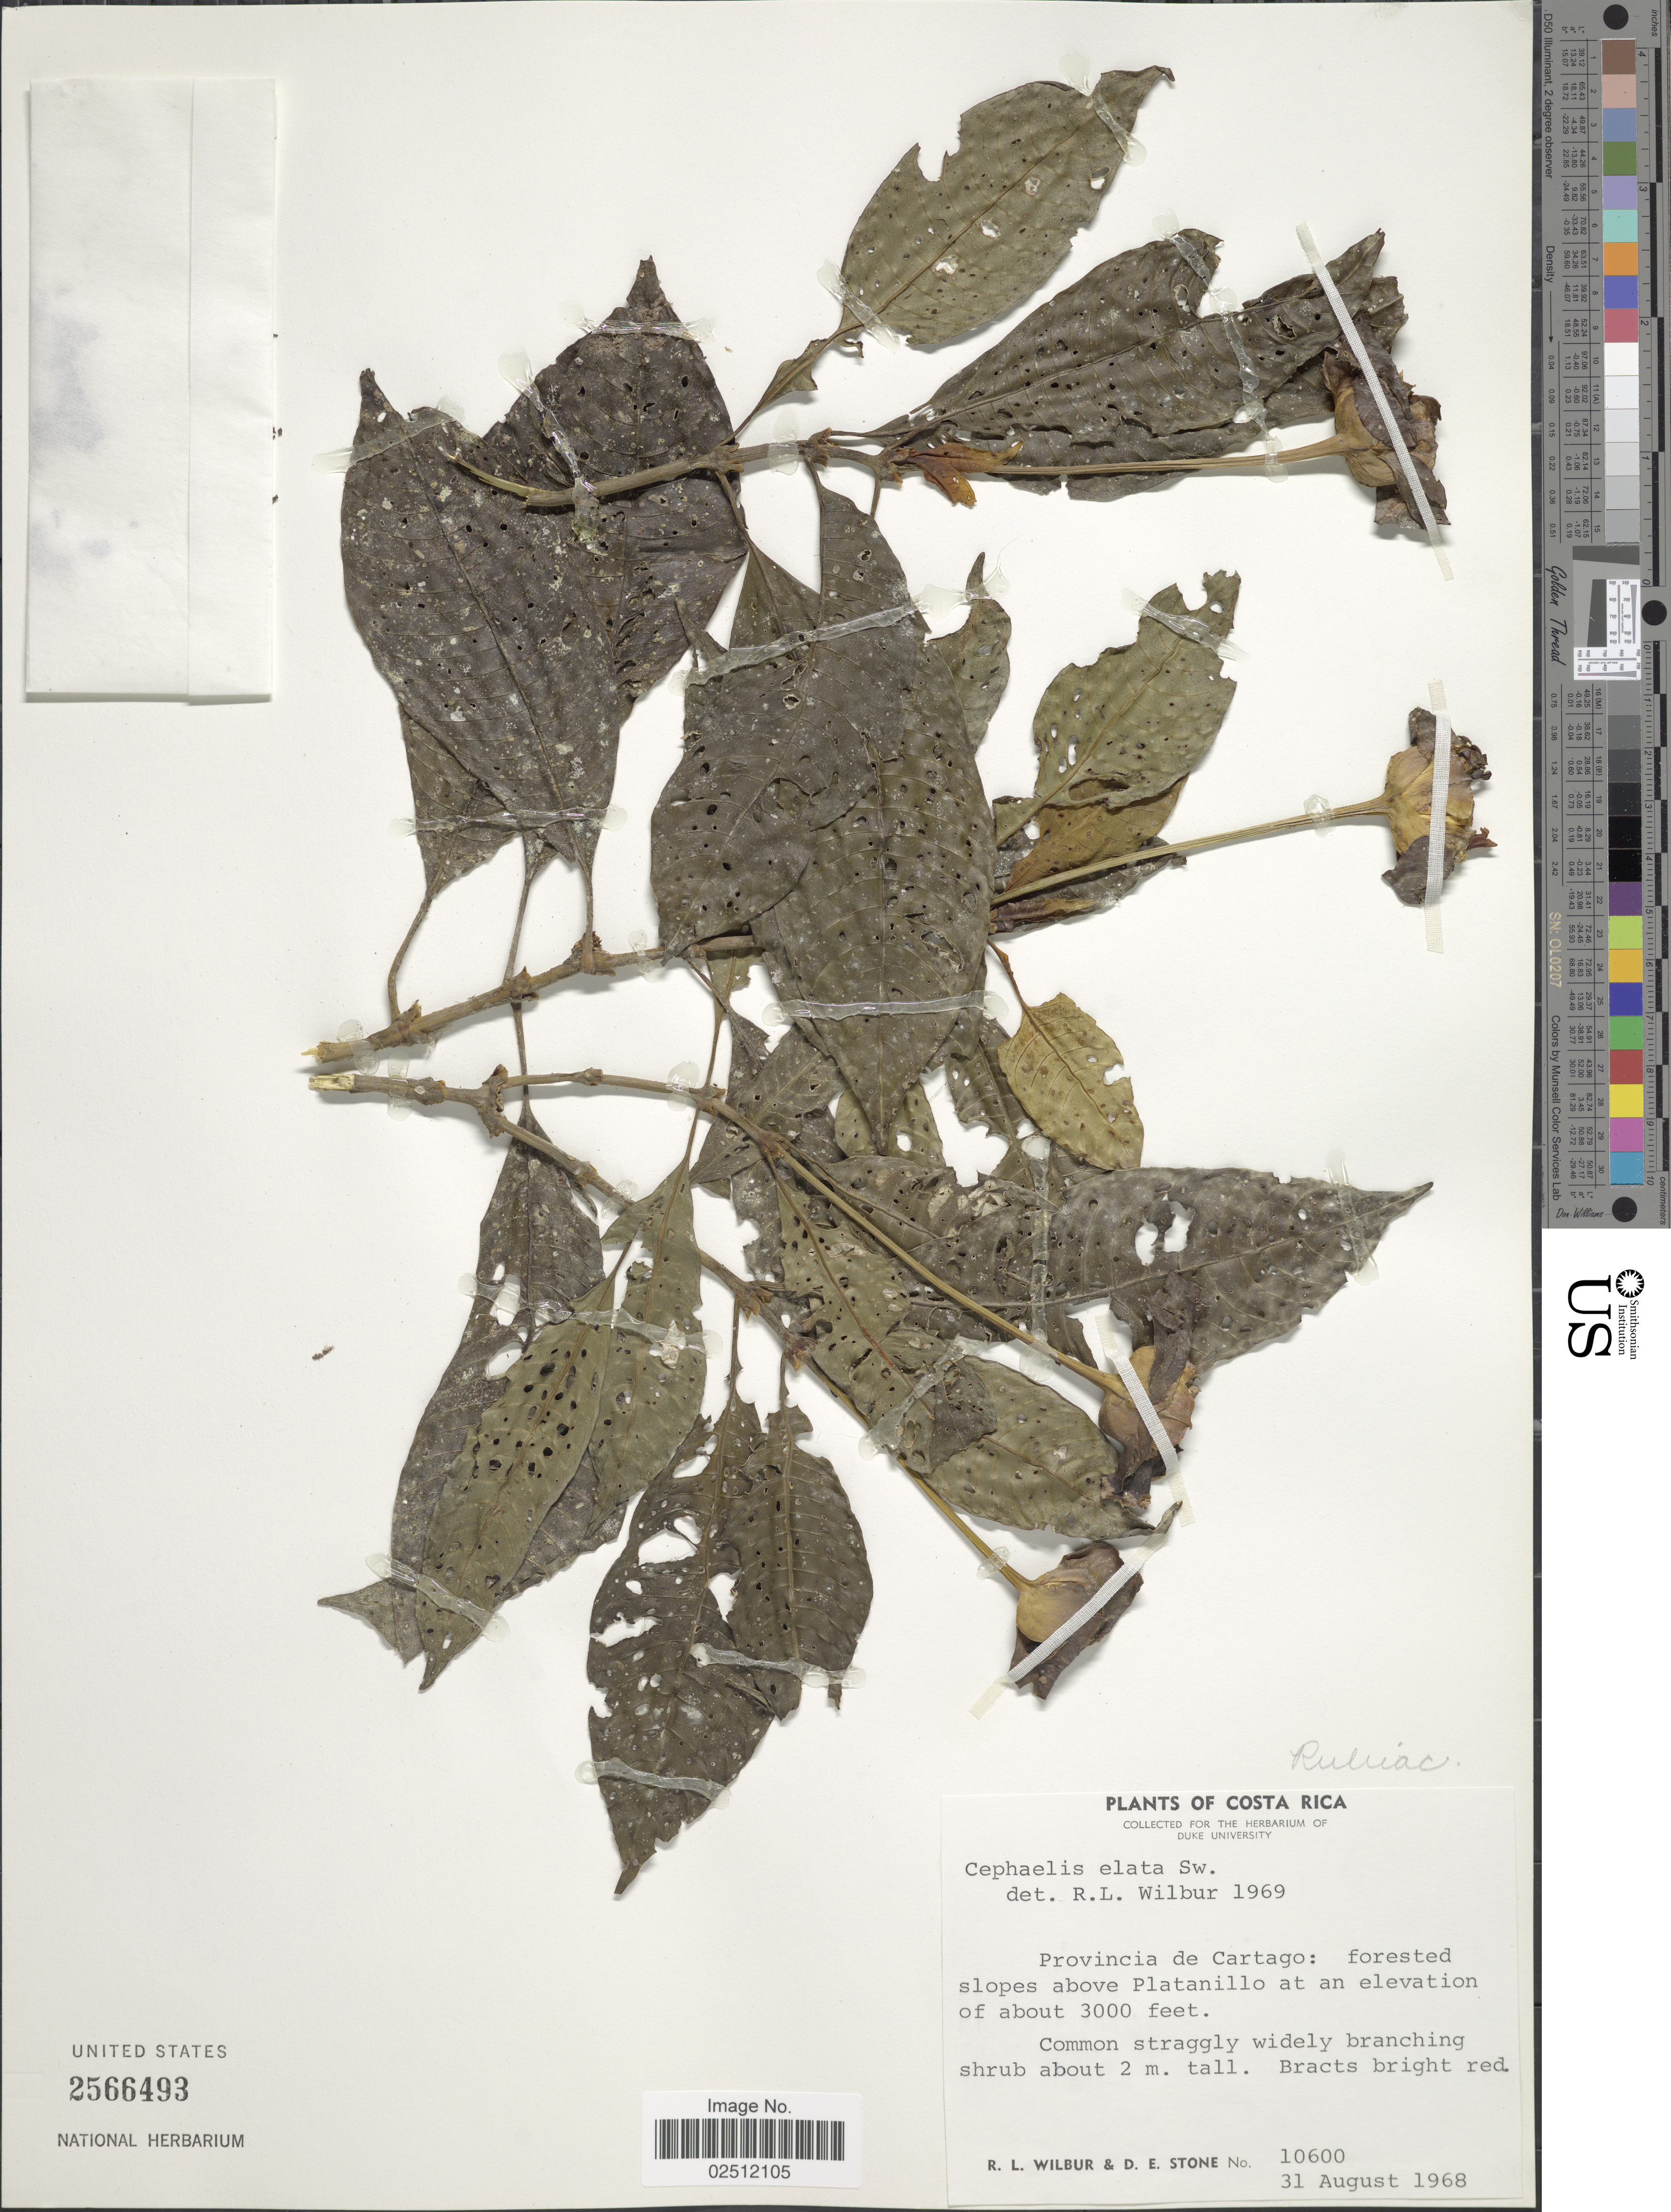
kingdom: Plantae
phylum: Tracheophyta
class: Magnoliopsida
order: Gentianales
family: Rubiaceae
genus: Psychotria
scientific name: Psychotria elata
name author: (Sw.) Hammel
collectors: R. L. Wilbur & D. E. Stone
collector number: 10600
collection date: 1968-08-31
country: Costa Rica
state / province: Cartago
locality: Forested slopes above Platanillo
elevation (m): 914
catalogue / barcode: US 2566493